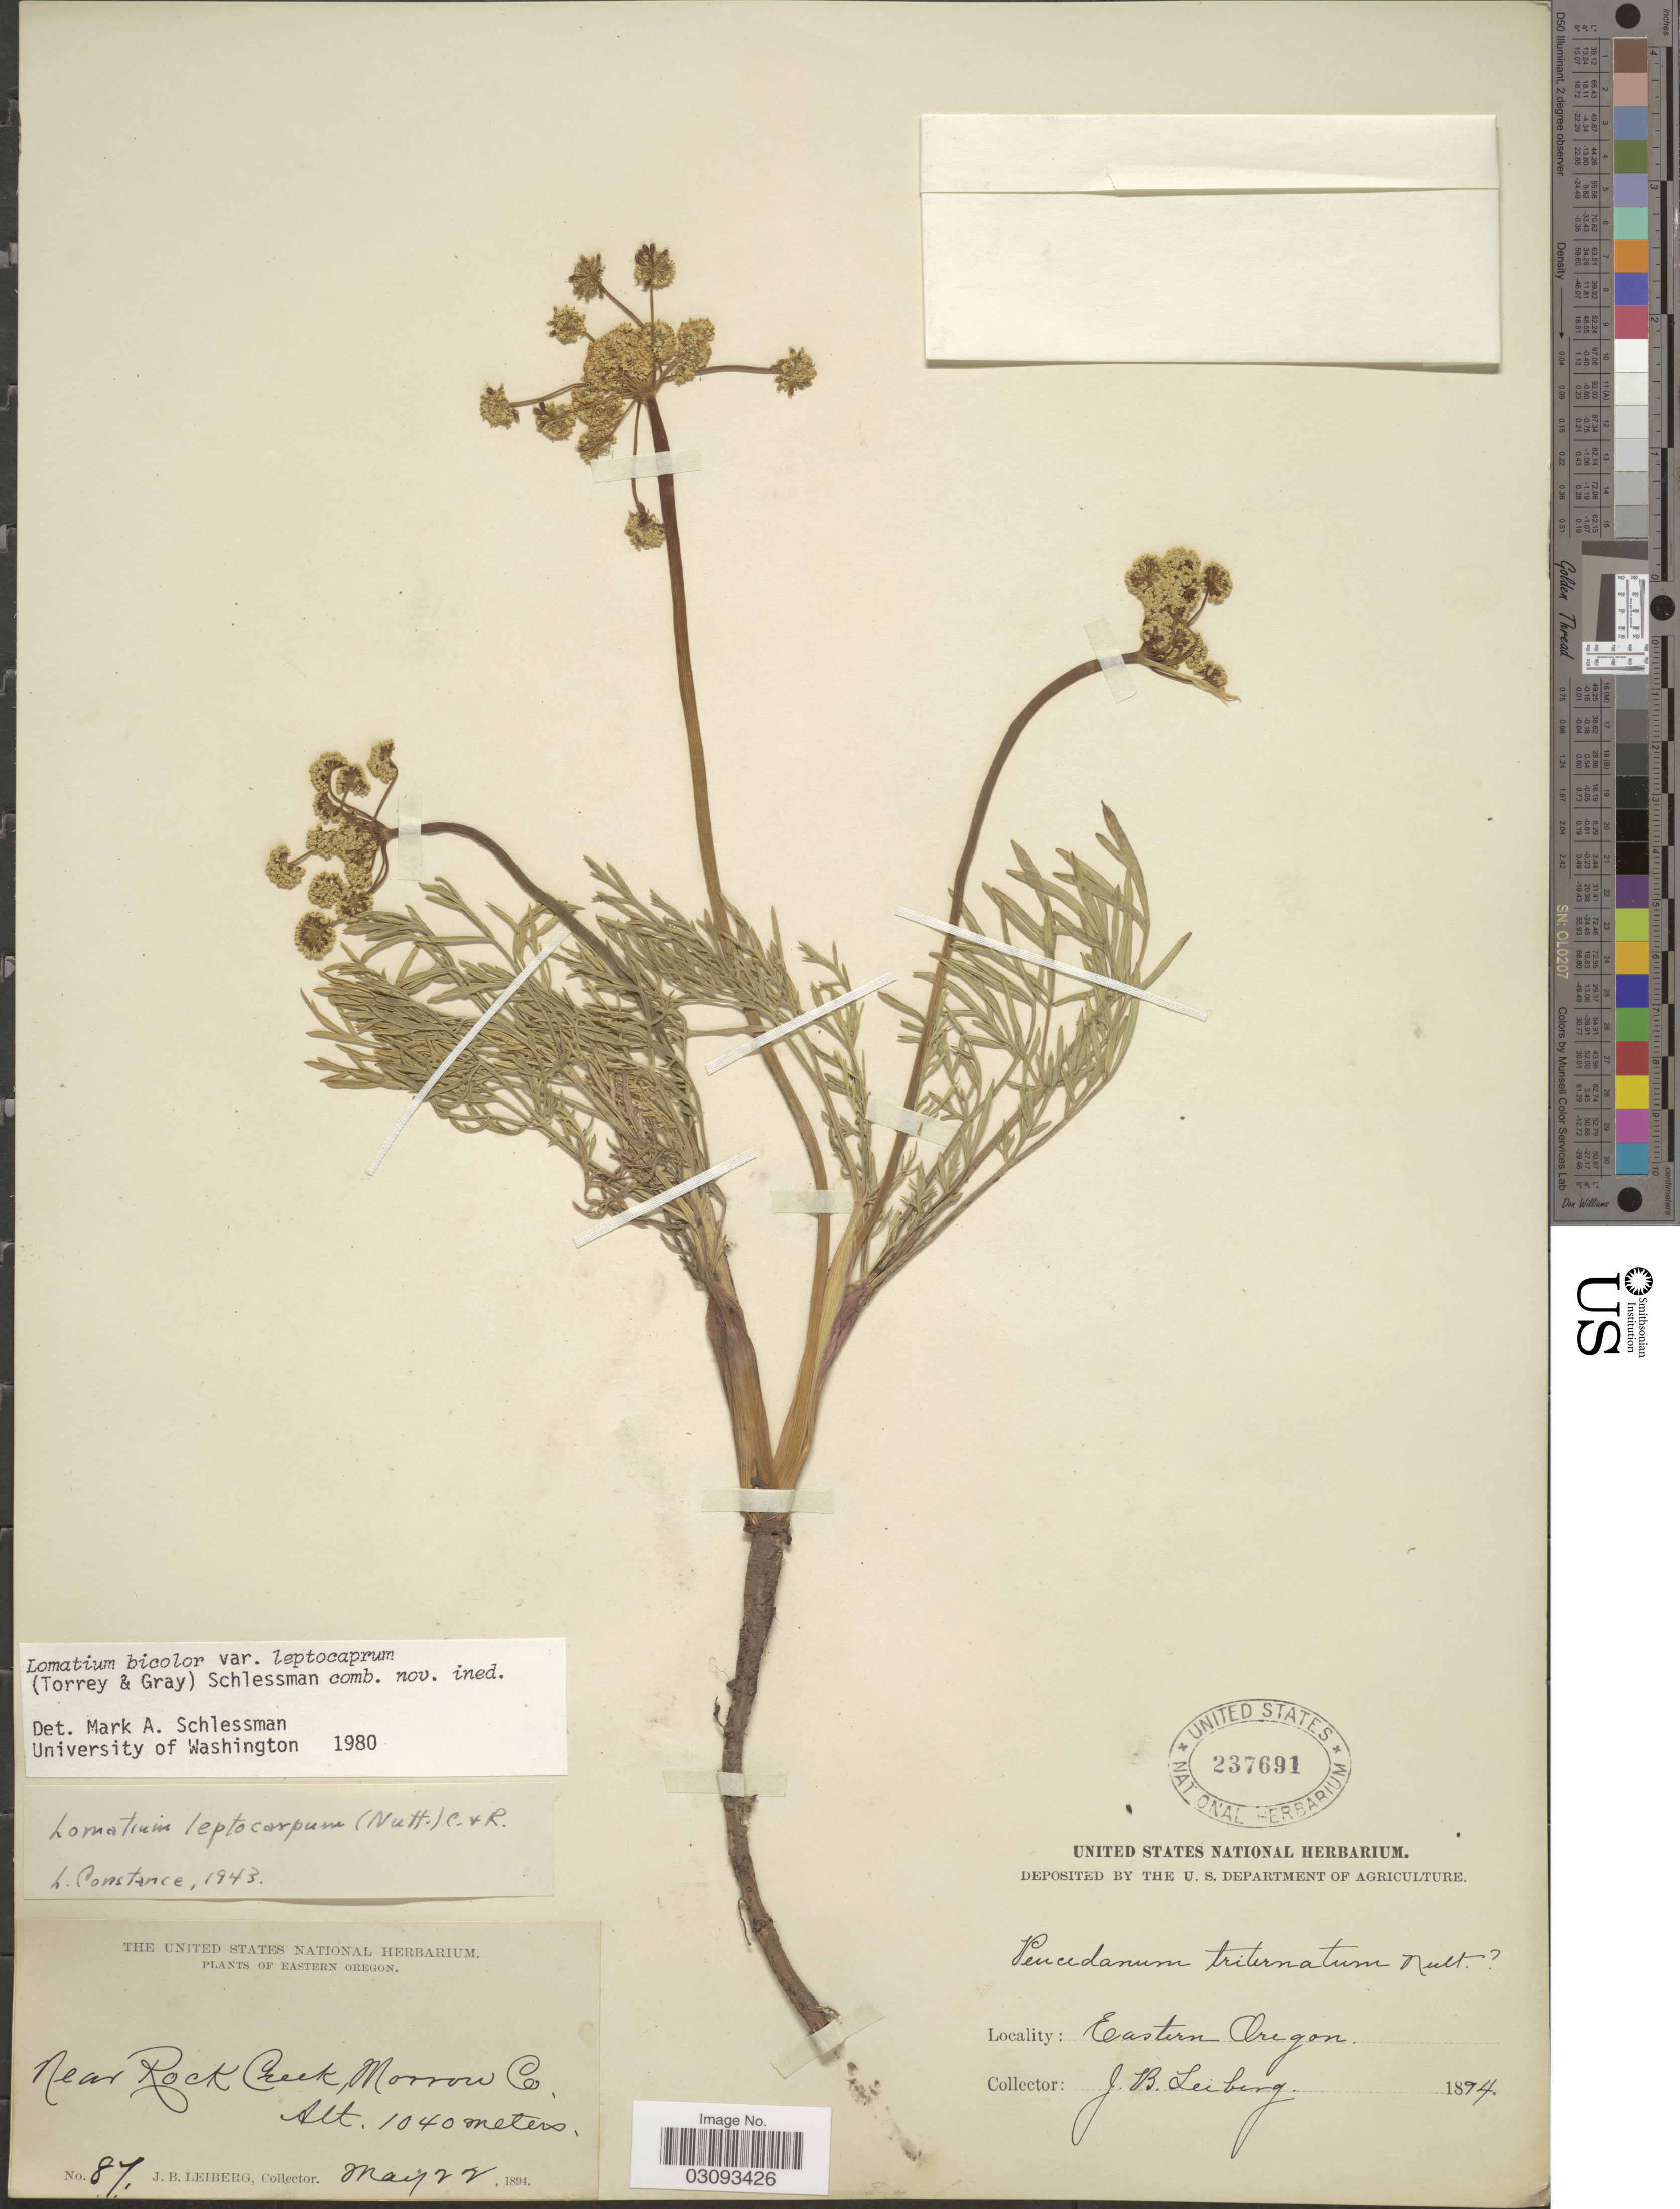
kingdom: Plantae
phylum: Tracheophyta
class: Magnoliopsida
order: Apiales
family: Apiaceae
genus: Lomatium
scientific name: Lomatium bicolor var. leptocarpum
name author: (Torr. & A. Gray) Schlessman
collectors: J. B. Leiberg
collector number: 87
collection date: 1894-05-22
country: United States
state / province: Oregon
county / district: Morrow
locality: Eastern Oregon. Near Rock Creek, Morrow Co.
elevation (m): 1040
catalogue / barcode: US 237691